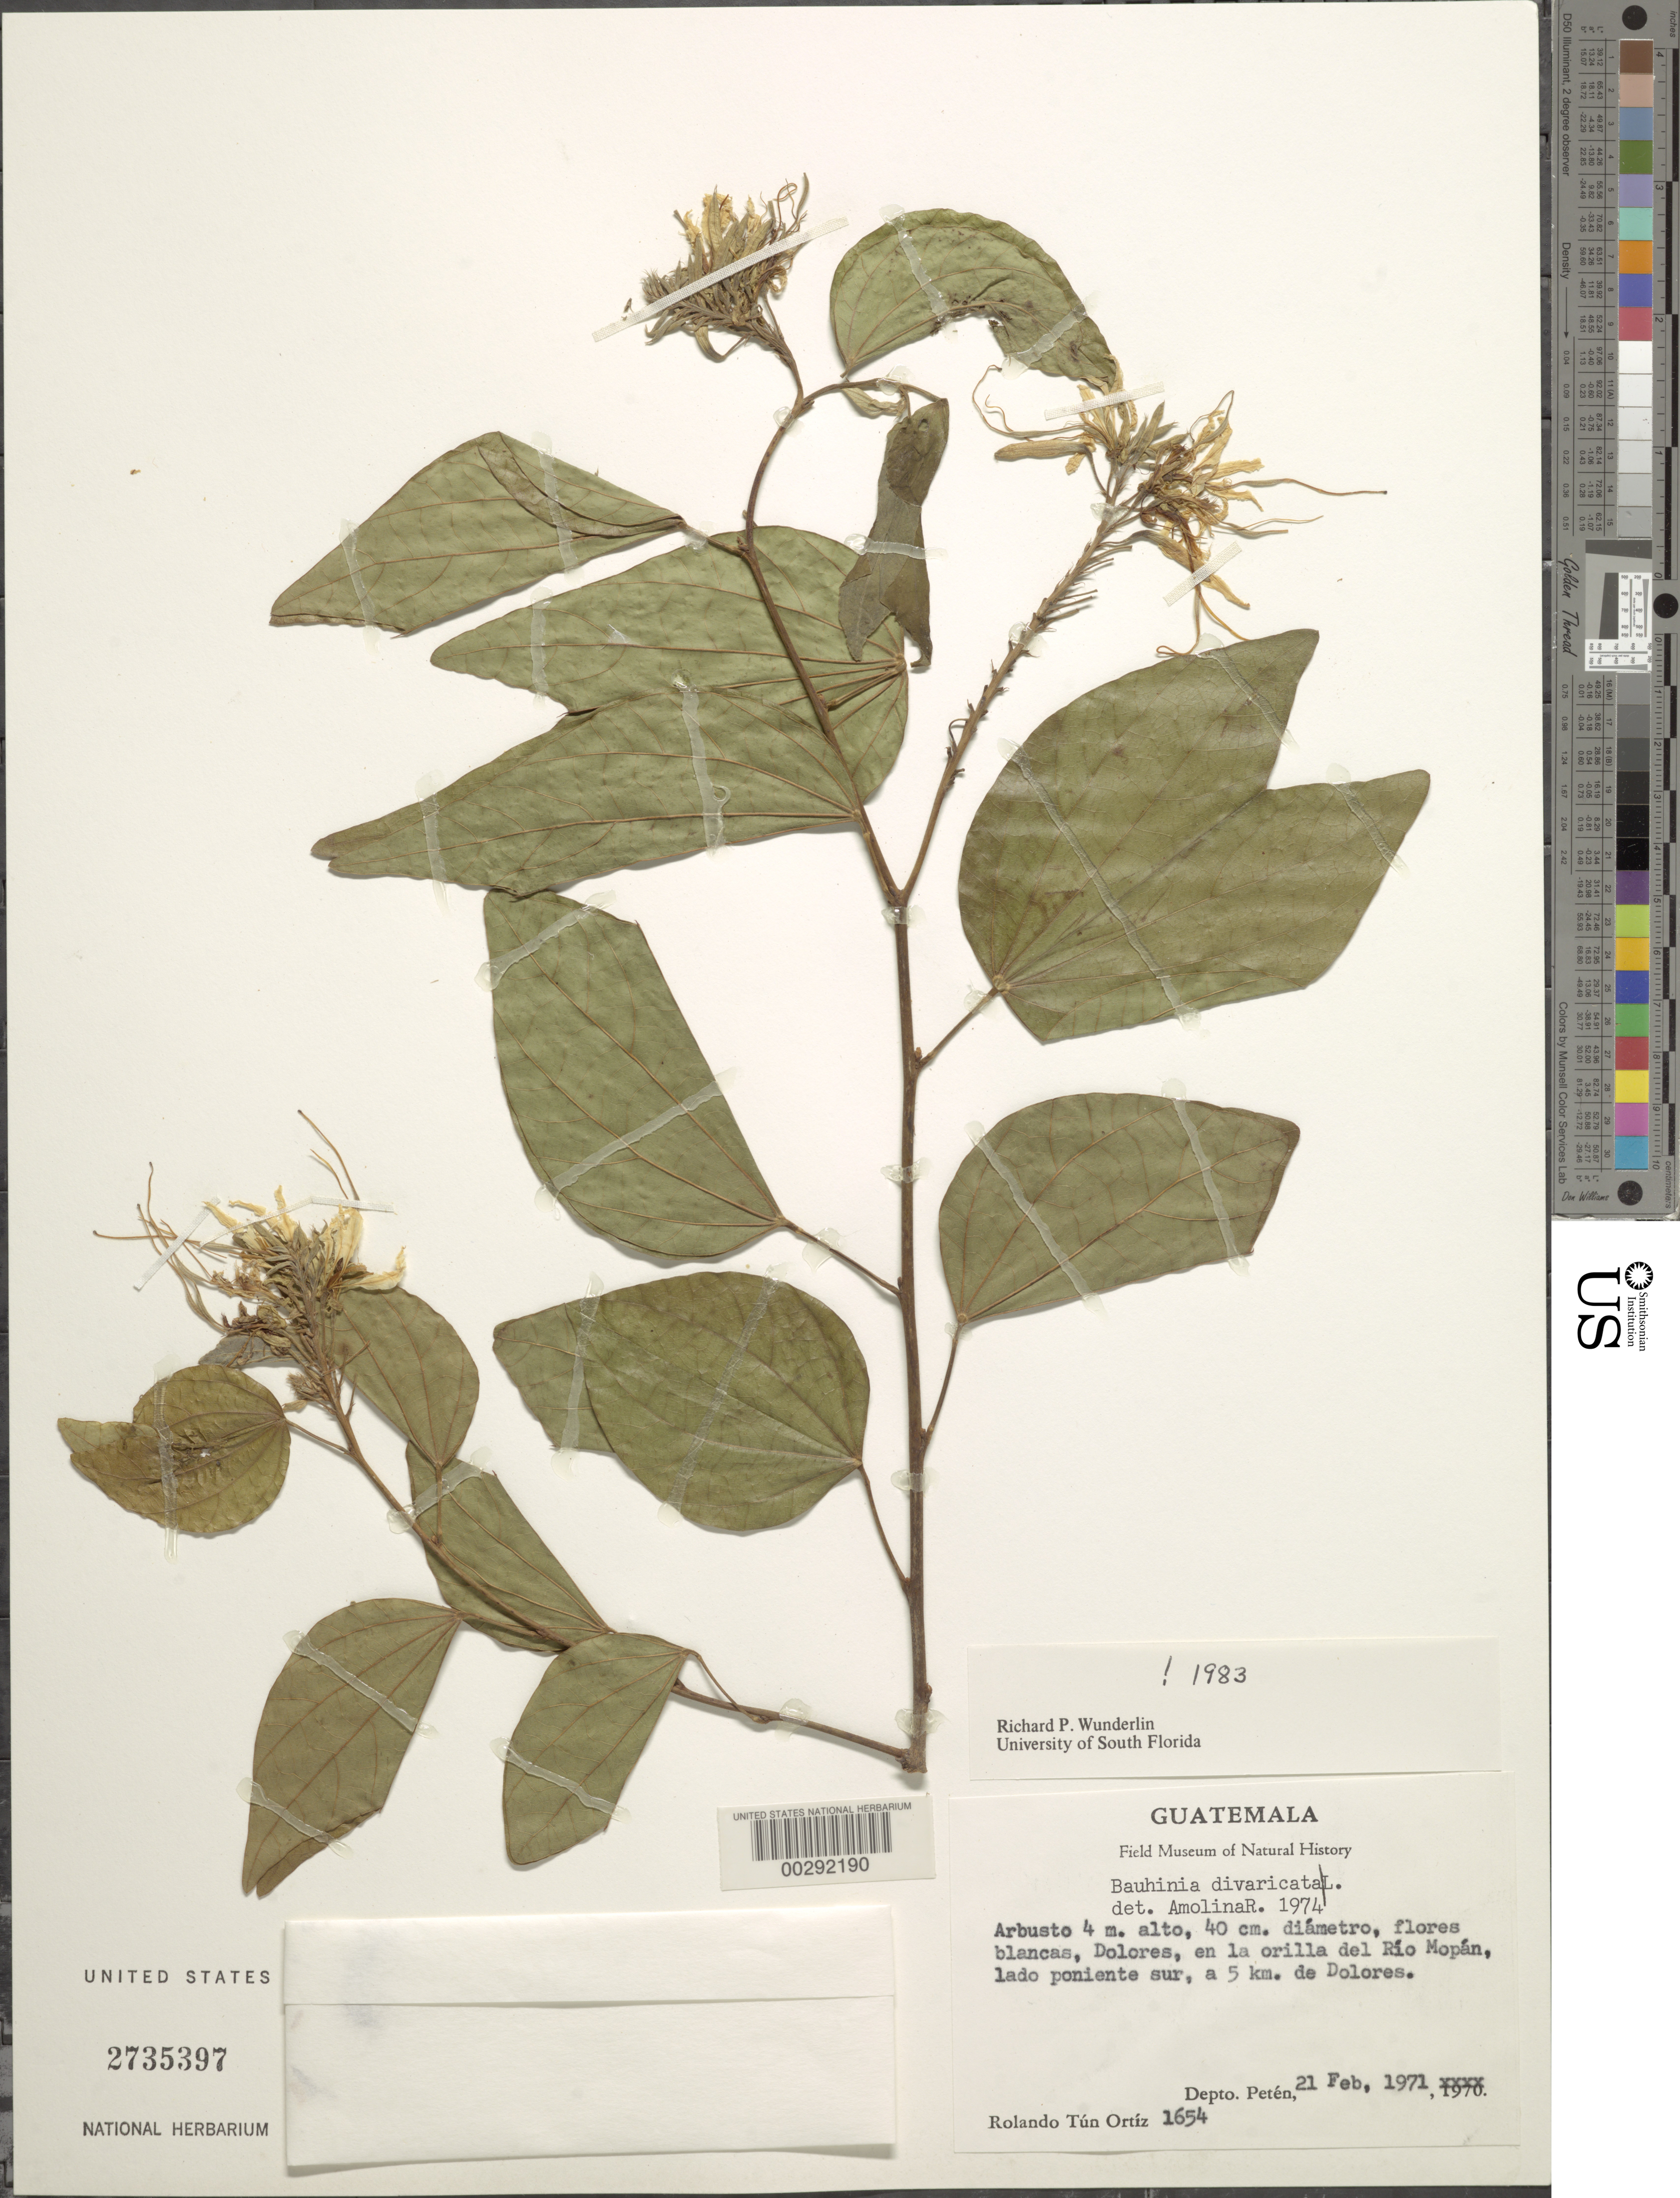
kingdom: Plantae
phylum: Tracheophyta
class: Magnoliopsida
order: Fabales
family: Fabaceae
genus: Bauhinia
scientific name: Bauhinia divaricata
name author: L.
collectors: R. Tún Ortiz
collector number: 1654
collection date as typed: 21 Feb 1971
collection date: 1971-02-21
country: Guatemala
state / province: El Petén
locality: On the bank of the Rio Mopan, SW side, 5 km from Dolores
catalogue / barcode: US 2735397